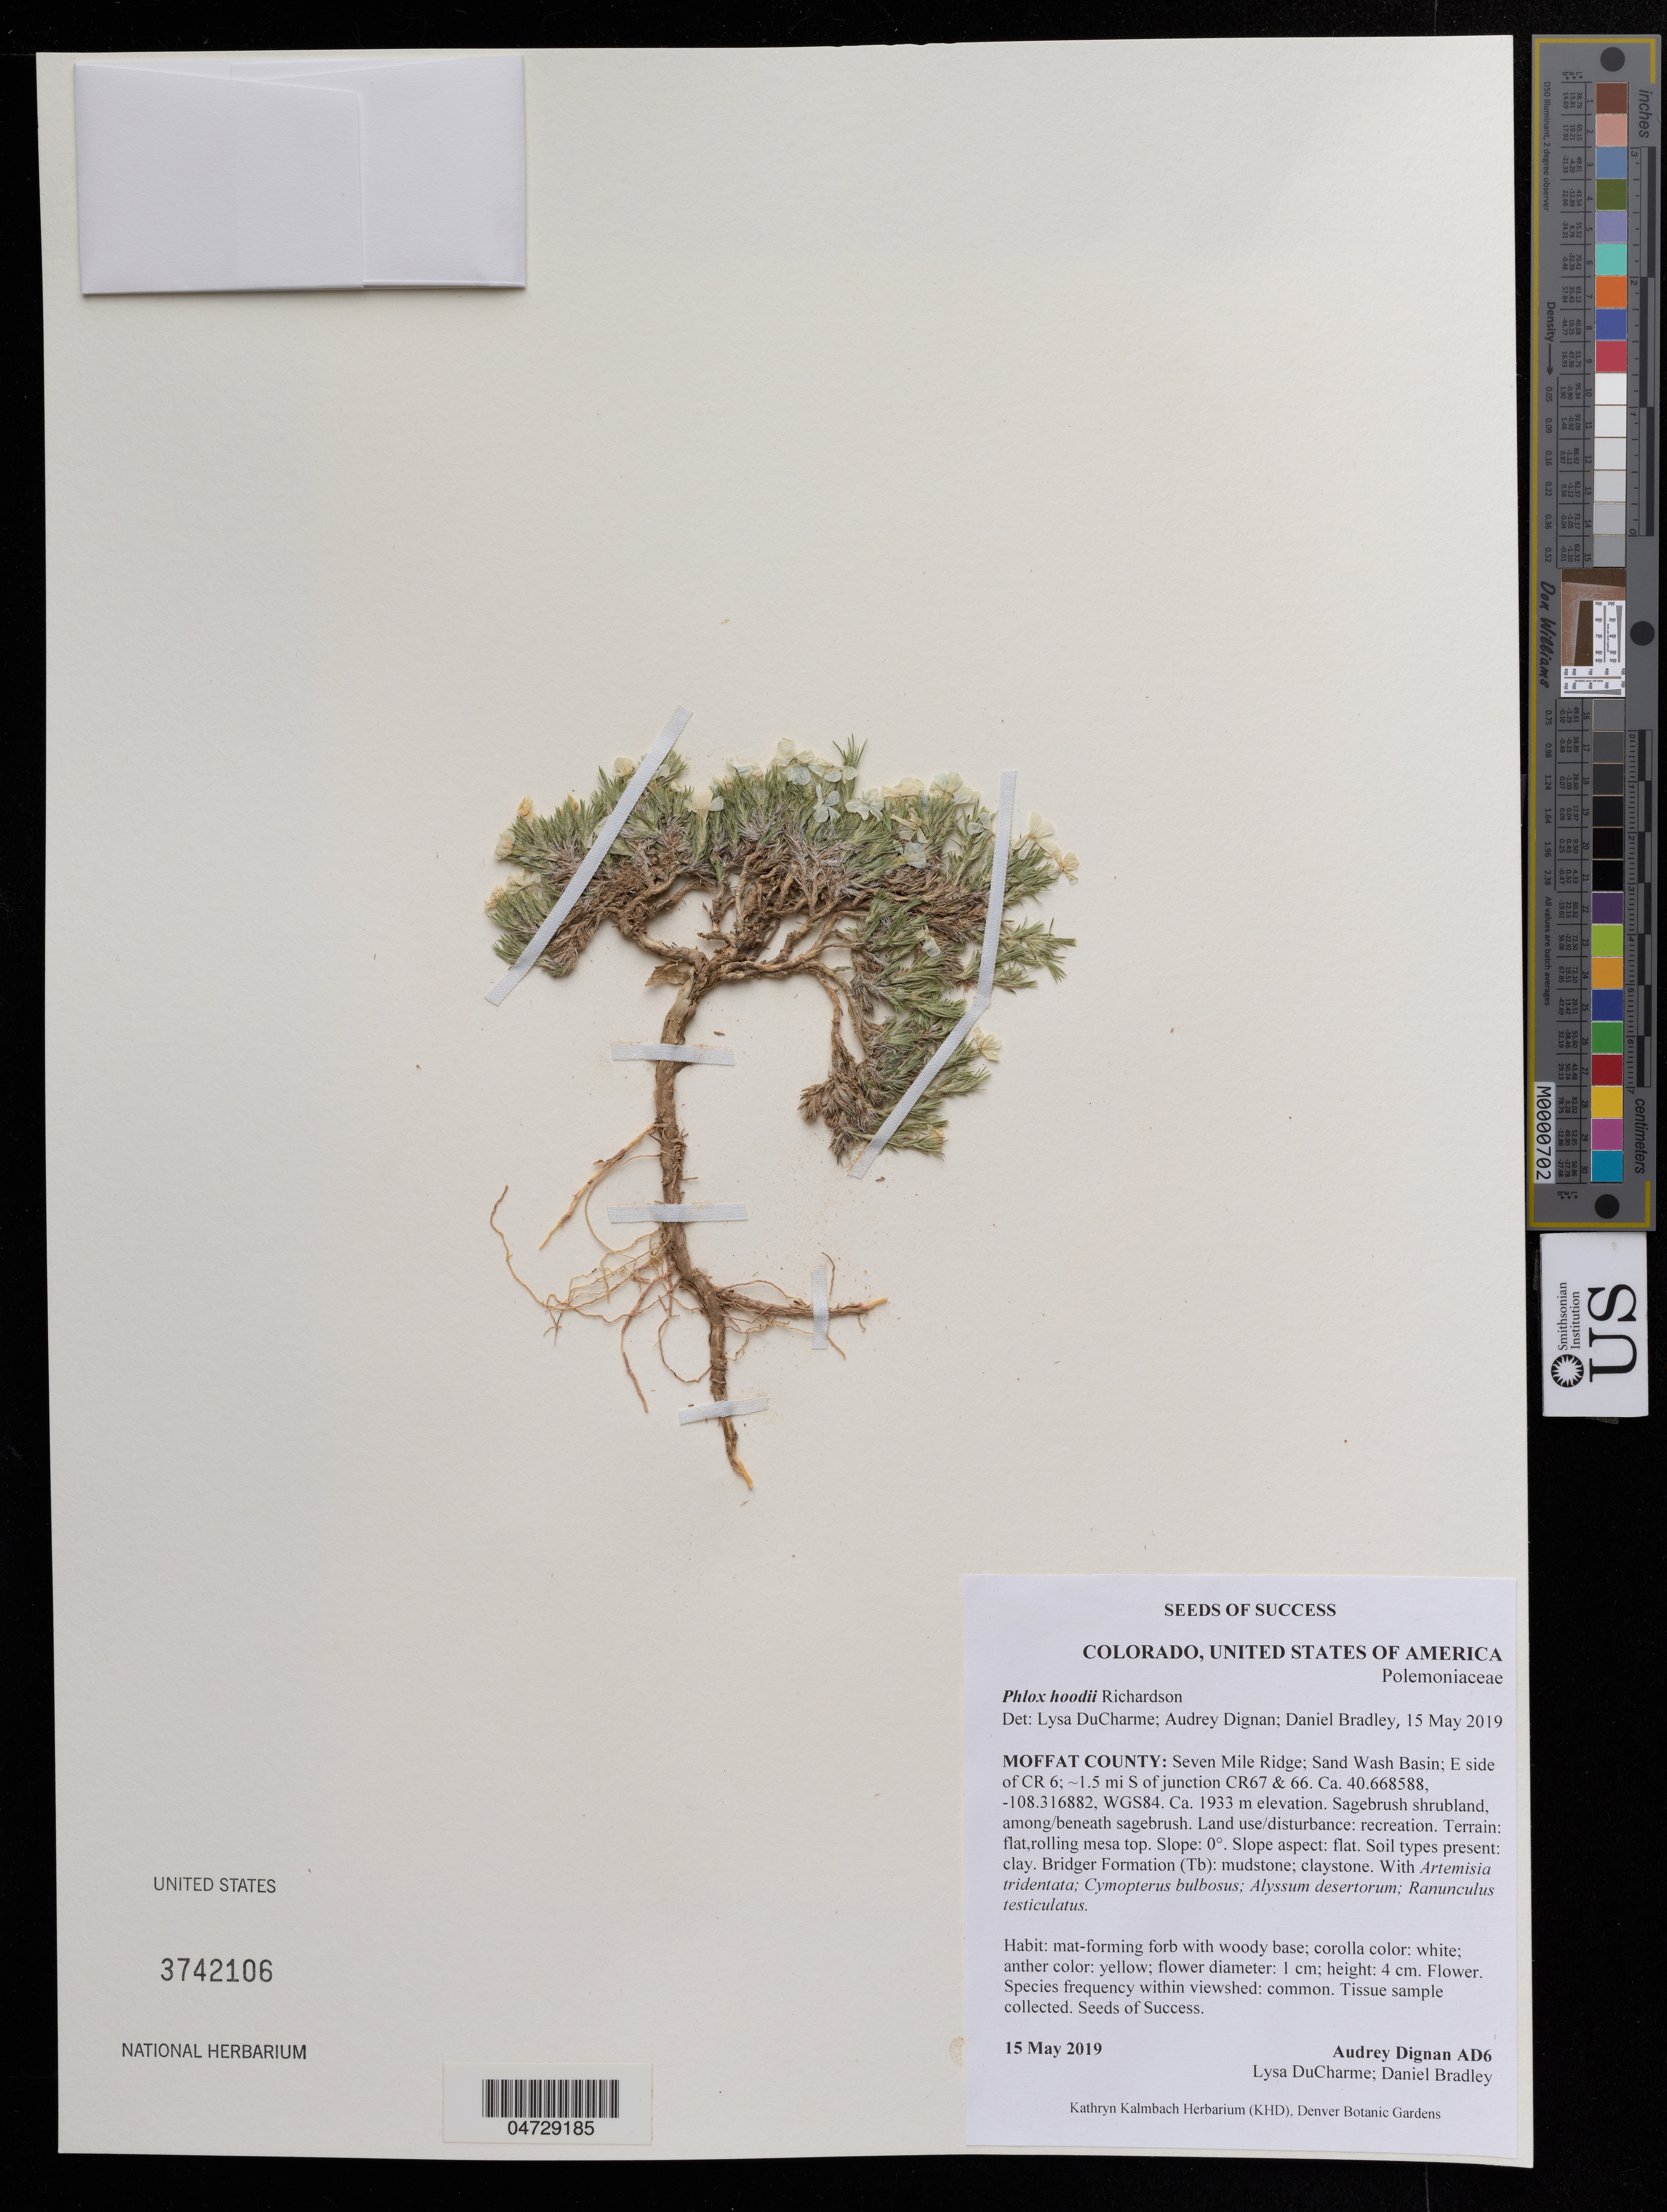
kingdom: Plantae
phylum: Tracheophyta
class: Magnoliopsida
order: Ericales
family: Polemoniaceae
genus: Phlox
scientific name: Phlox hoodii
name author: Richardson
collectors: A. Dignan, L. DuCharme & D. Bradley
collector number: AD6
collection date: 2019-05-15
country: United States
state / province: Colorado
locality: Moffat County: Seven Mile Ridge; Sand Wash Basin; E side of CR6; - 1.5 mi S of junction CR67 & 66.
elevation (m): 1933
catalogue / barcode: US 3742106